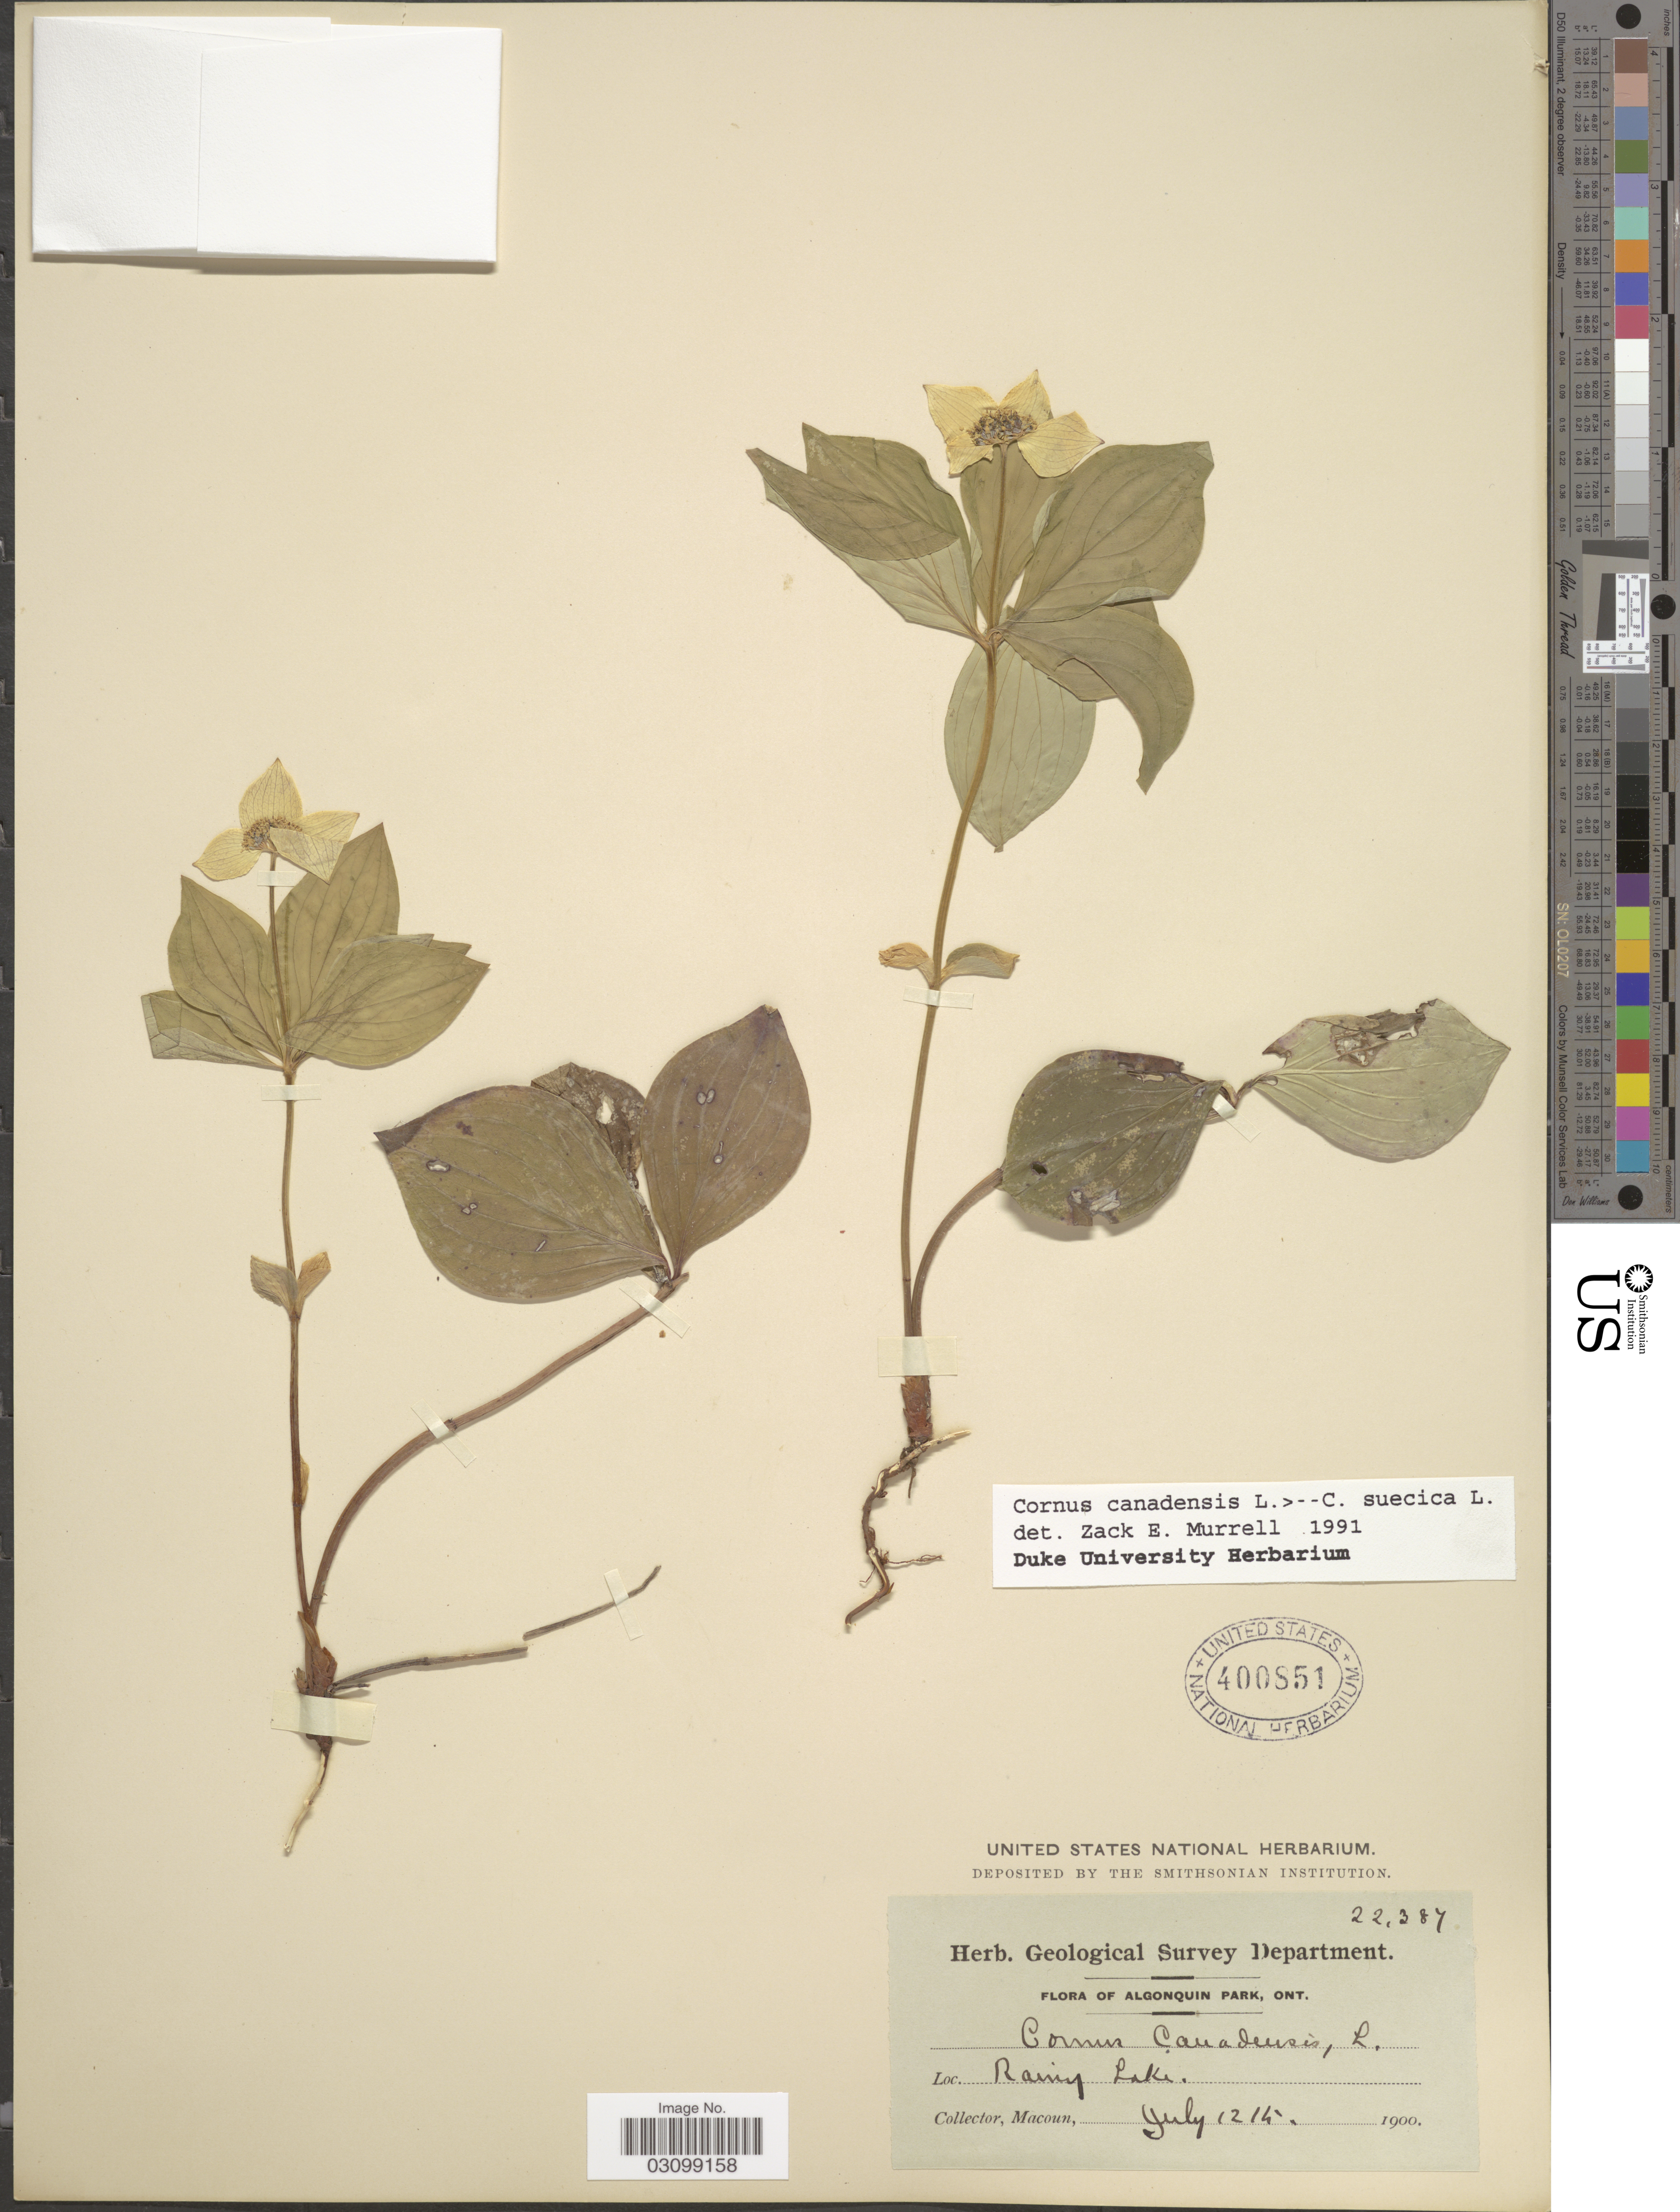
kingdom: Plantae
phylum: Tracheophyta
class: Magnoliopsida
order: Cornales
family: Cornaceae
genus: Cornus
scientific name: Cornus sp.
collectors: -- Macoun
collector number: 22387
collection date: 1900-07-12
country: Canada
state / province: Ontario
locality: Algonquin Park. Rainy Lake.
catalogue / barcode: US 400851